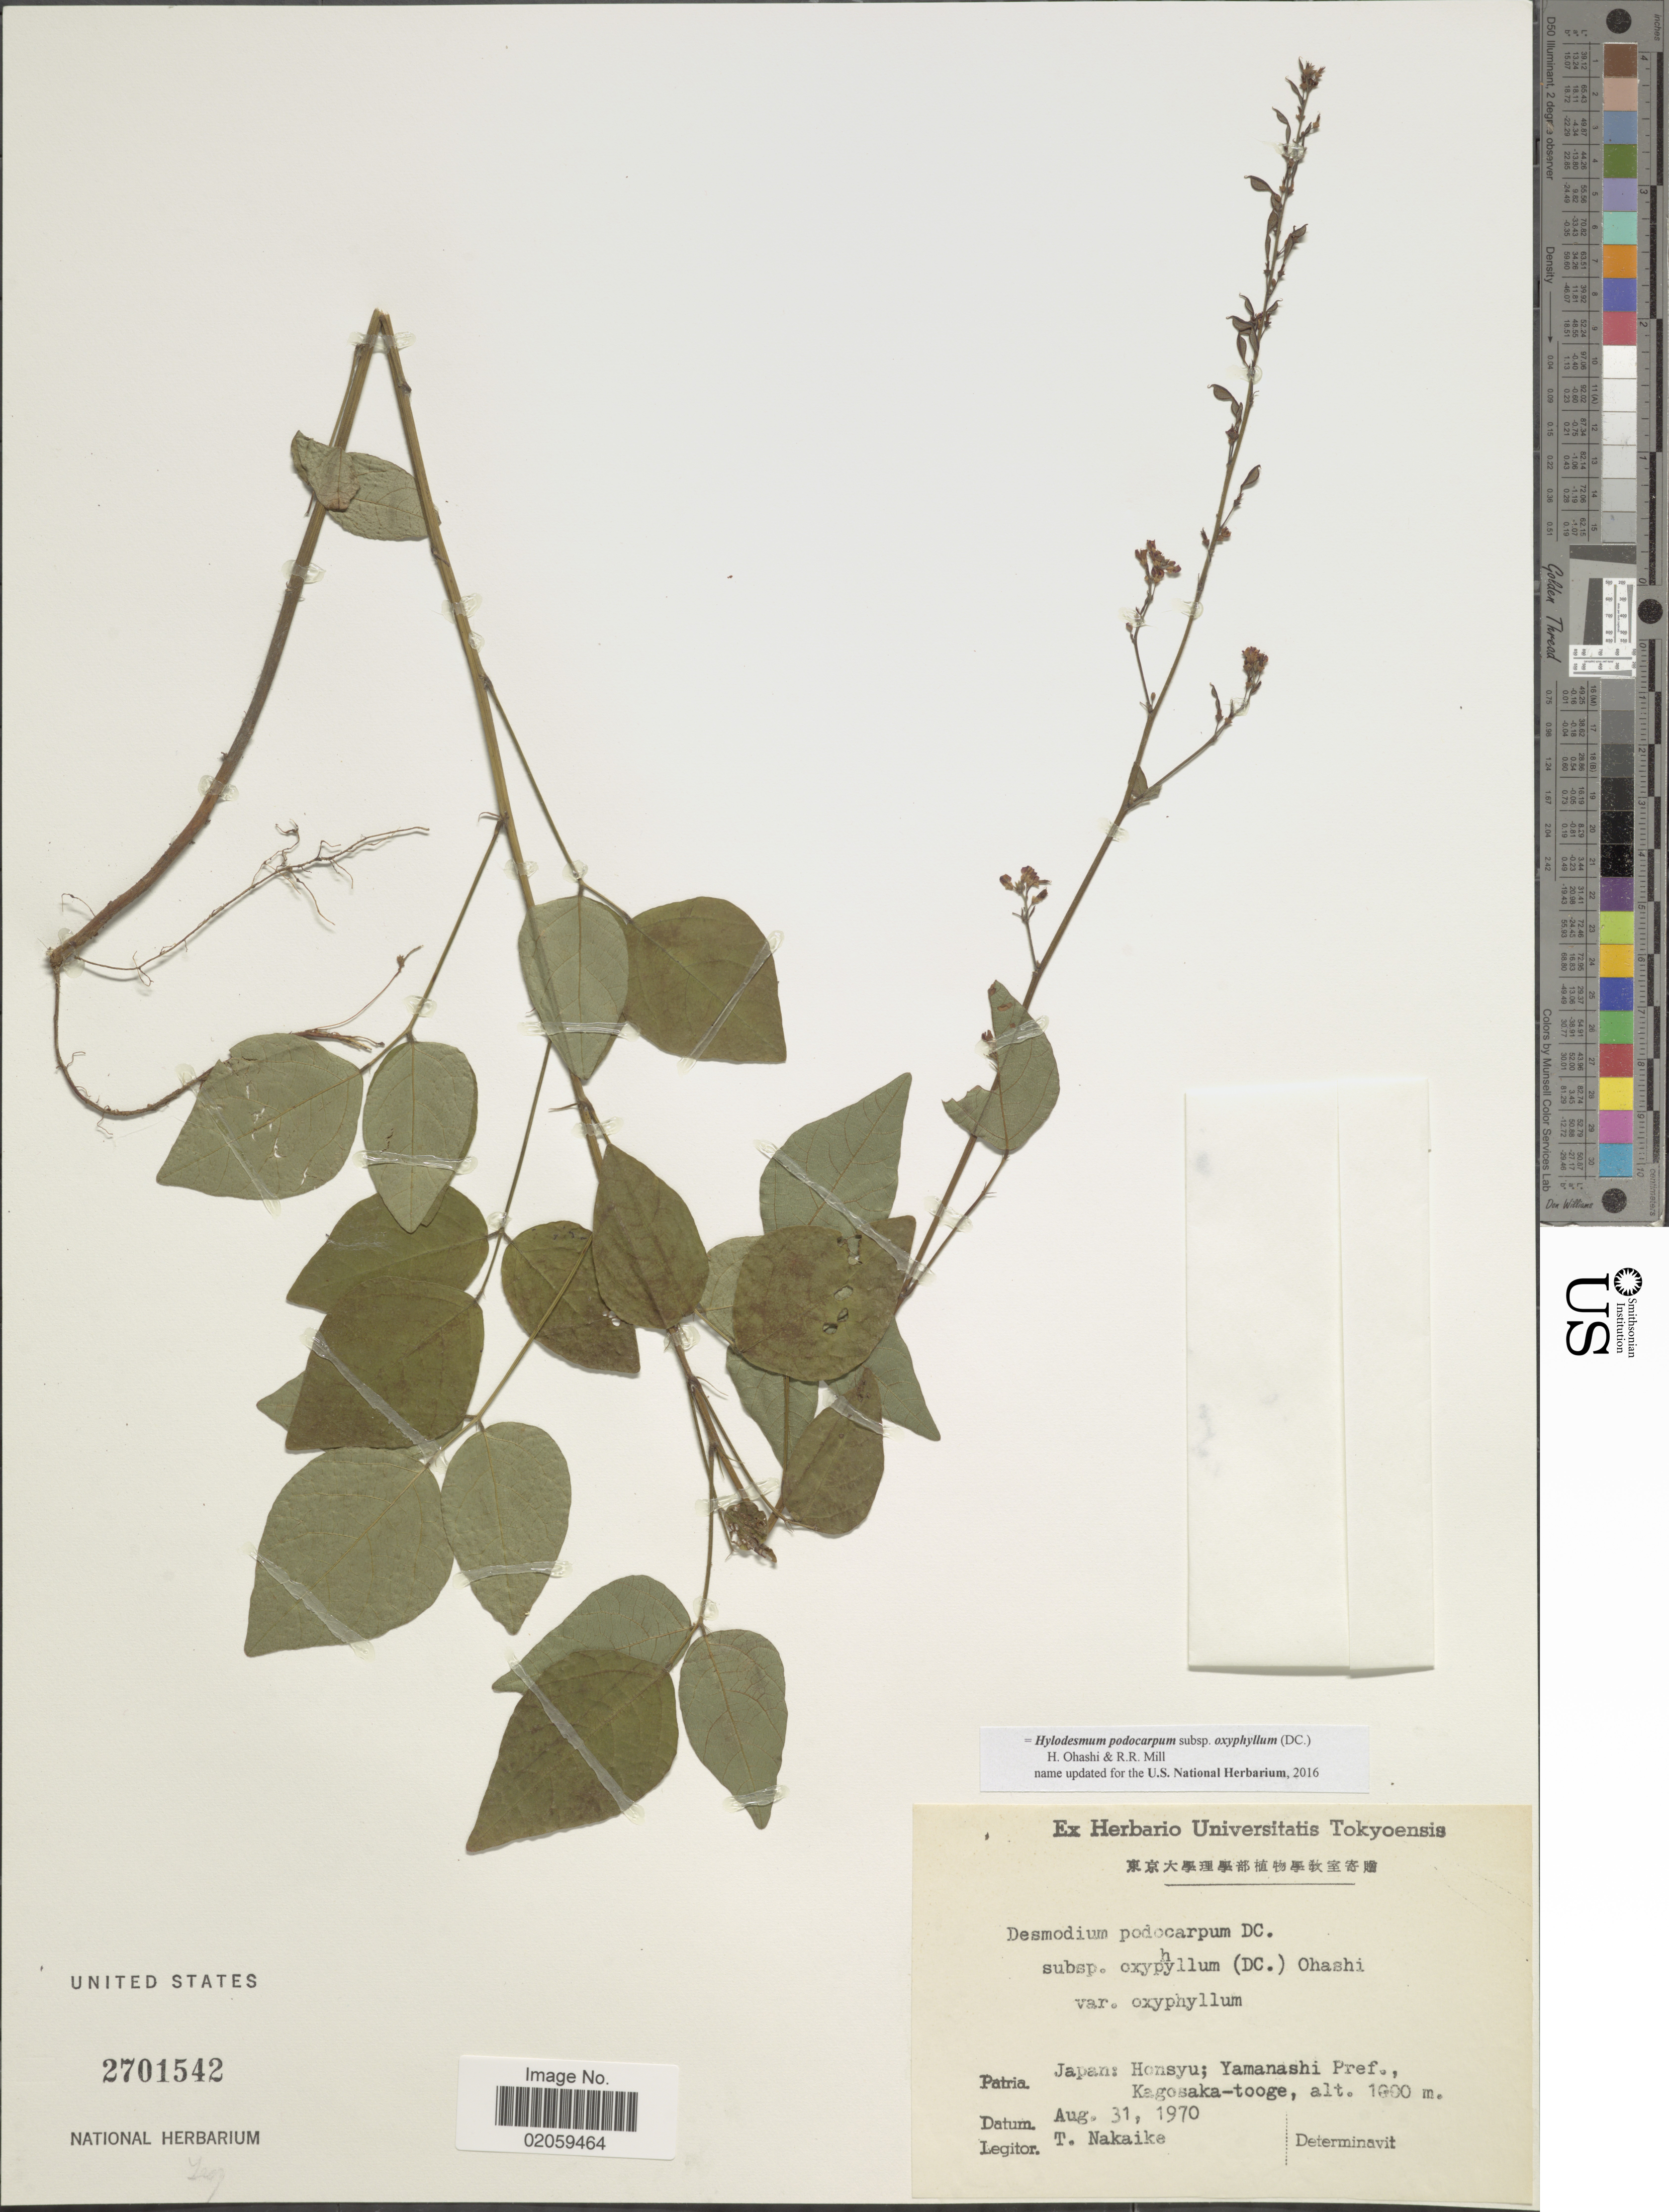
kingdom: Plantae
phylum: Tracheophyta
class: Magnoliopsida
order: Fabales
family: Fabaceae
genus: Hylodesmum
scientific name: Hylodesmum podocarpum subsp. oxyphyllum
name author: (DC.) H. Ohashi & R.R. Mill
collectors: T. Nakaike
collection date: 1970-08-31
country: Japan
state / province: Yamanasi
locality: Honsyu, Kagosaka-tooge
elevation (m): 1000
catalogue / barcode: US 2701542